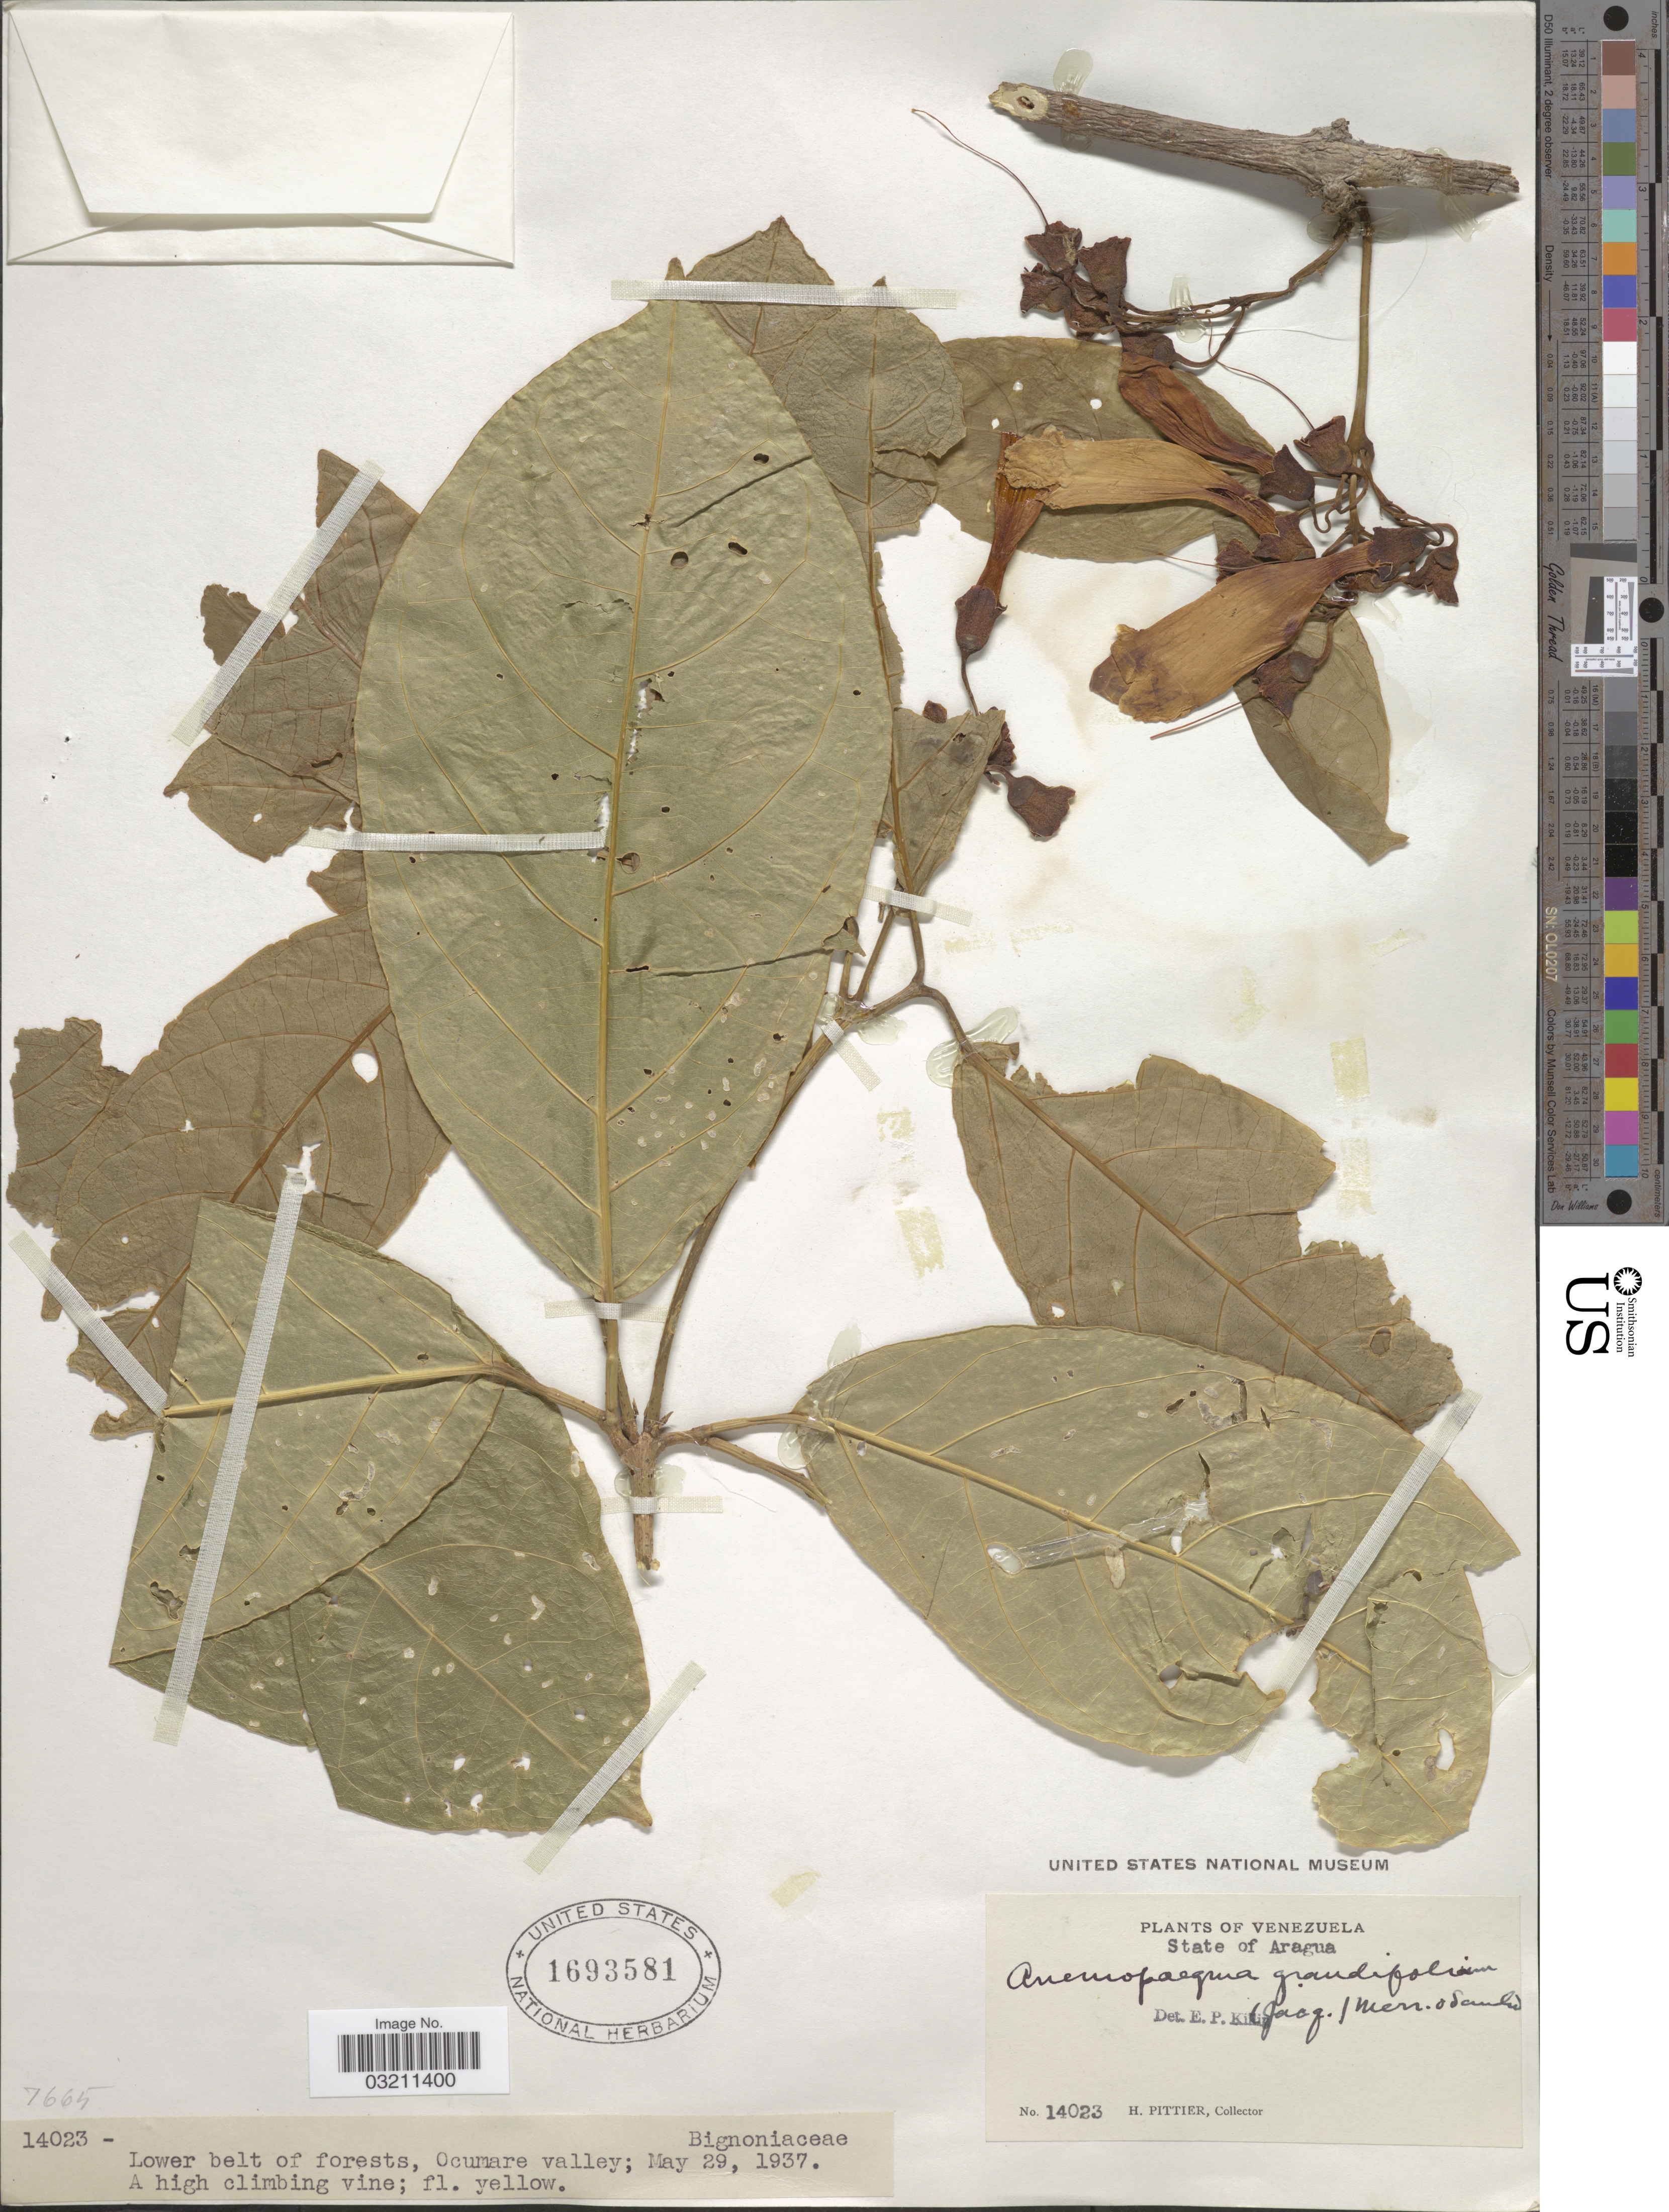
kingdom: Plantae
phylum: Tracheophyta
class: Magnoliopsida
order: Lamiales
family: Bignoniaceae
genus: Adenocalymma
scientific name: Adenocalymma grandifolium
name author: (Vell.) Mart. ex DC.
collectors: H. F. Pittier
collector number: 14023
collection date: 1937-05-29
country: Venezuela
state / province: Aragua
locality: Ocumare valley.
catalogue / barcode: US 1693581